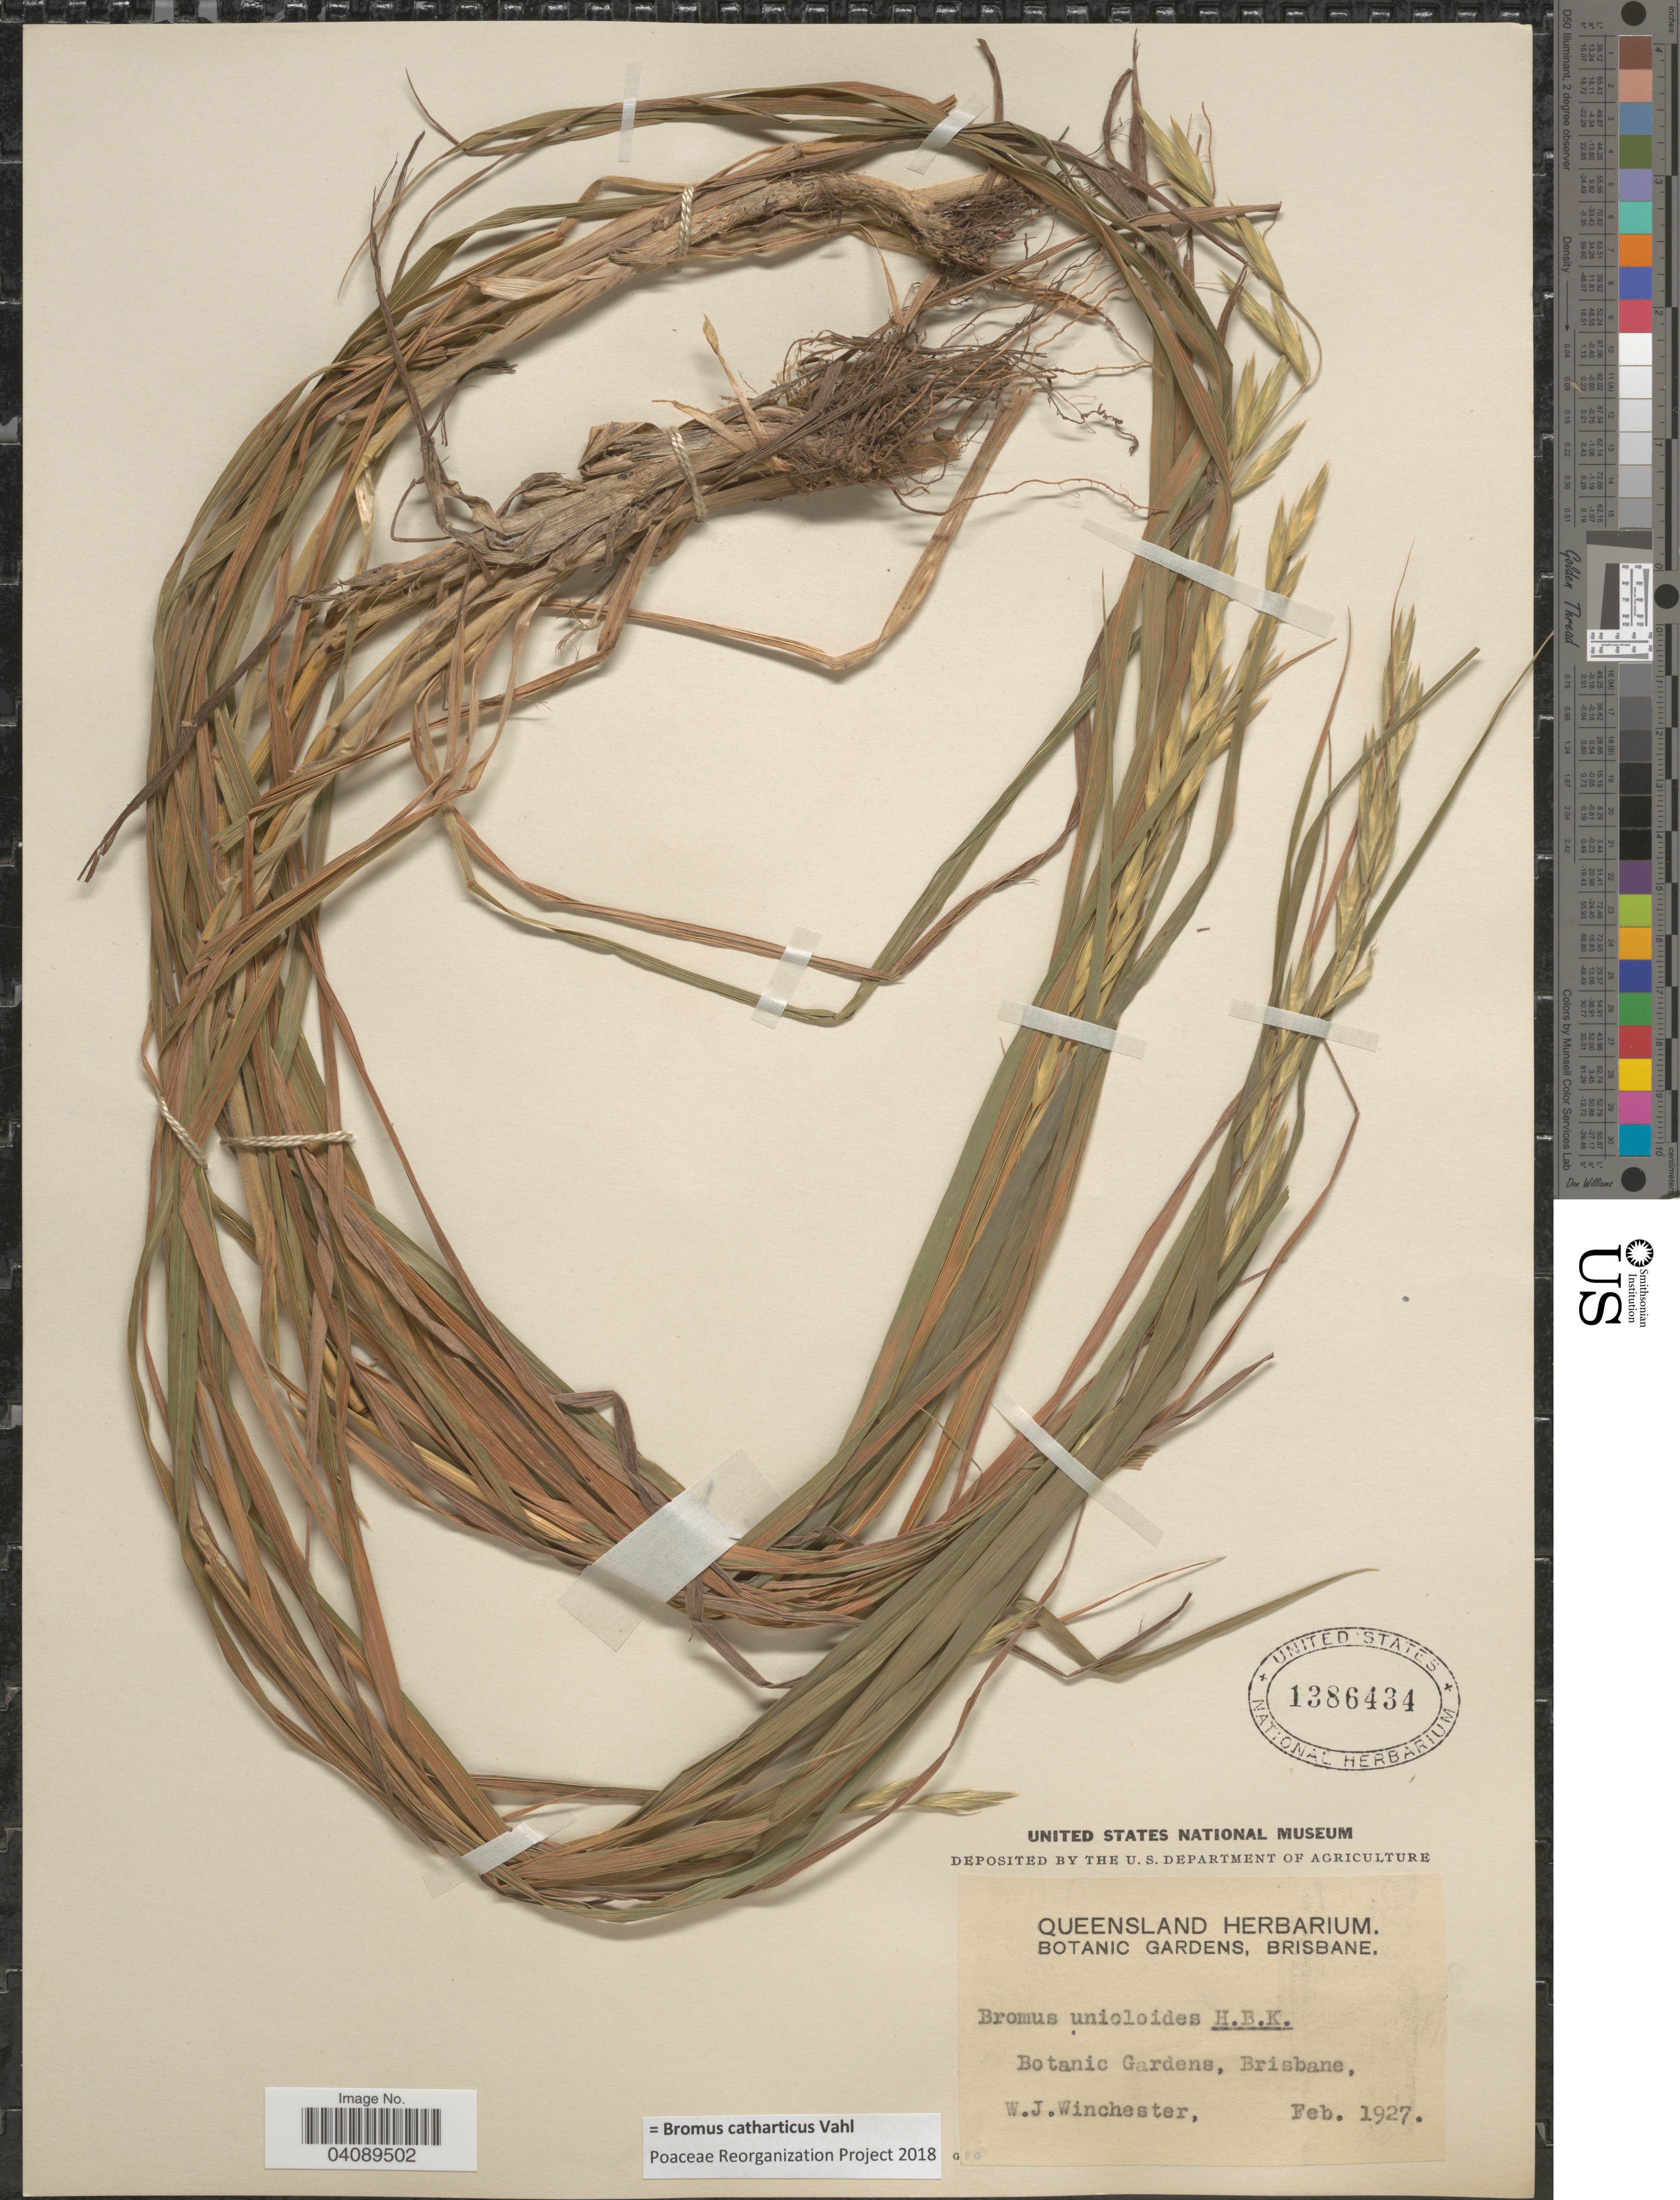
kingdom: Plantae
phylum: Tracheophyta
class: Liliopsida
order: Poales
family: Poaceae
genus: Bromus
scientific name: Bromus catharticus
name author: Vahl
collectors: W. Winchester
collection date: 1927-02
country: Australia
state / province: Queensland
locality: Botanic Gardens, Brisbane.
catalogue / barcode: US 1386434